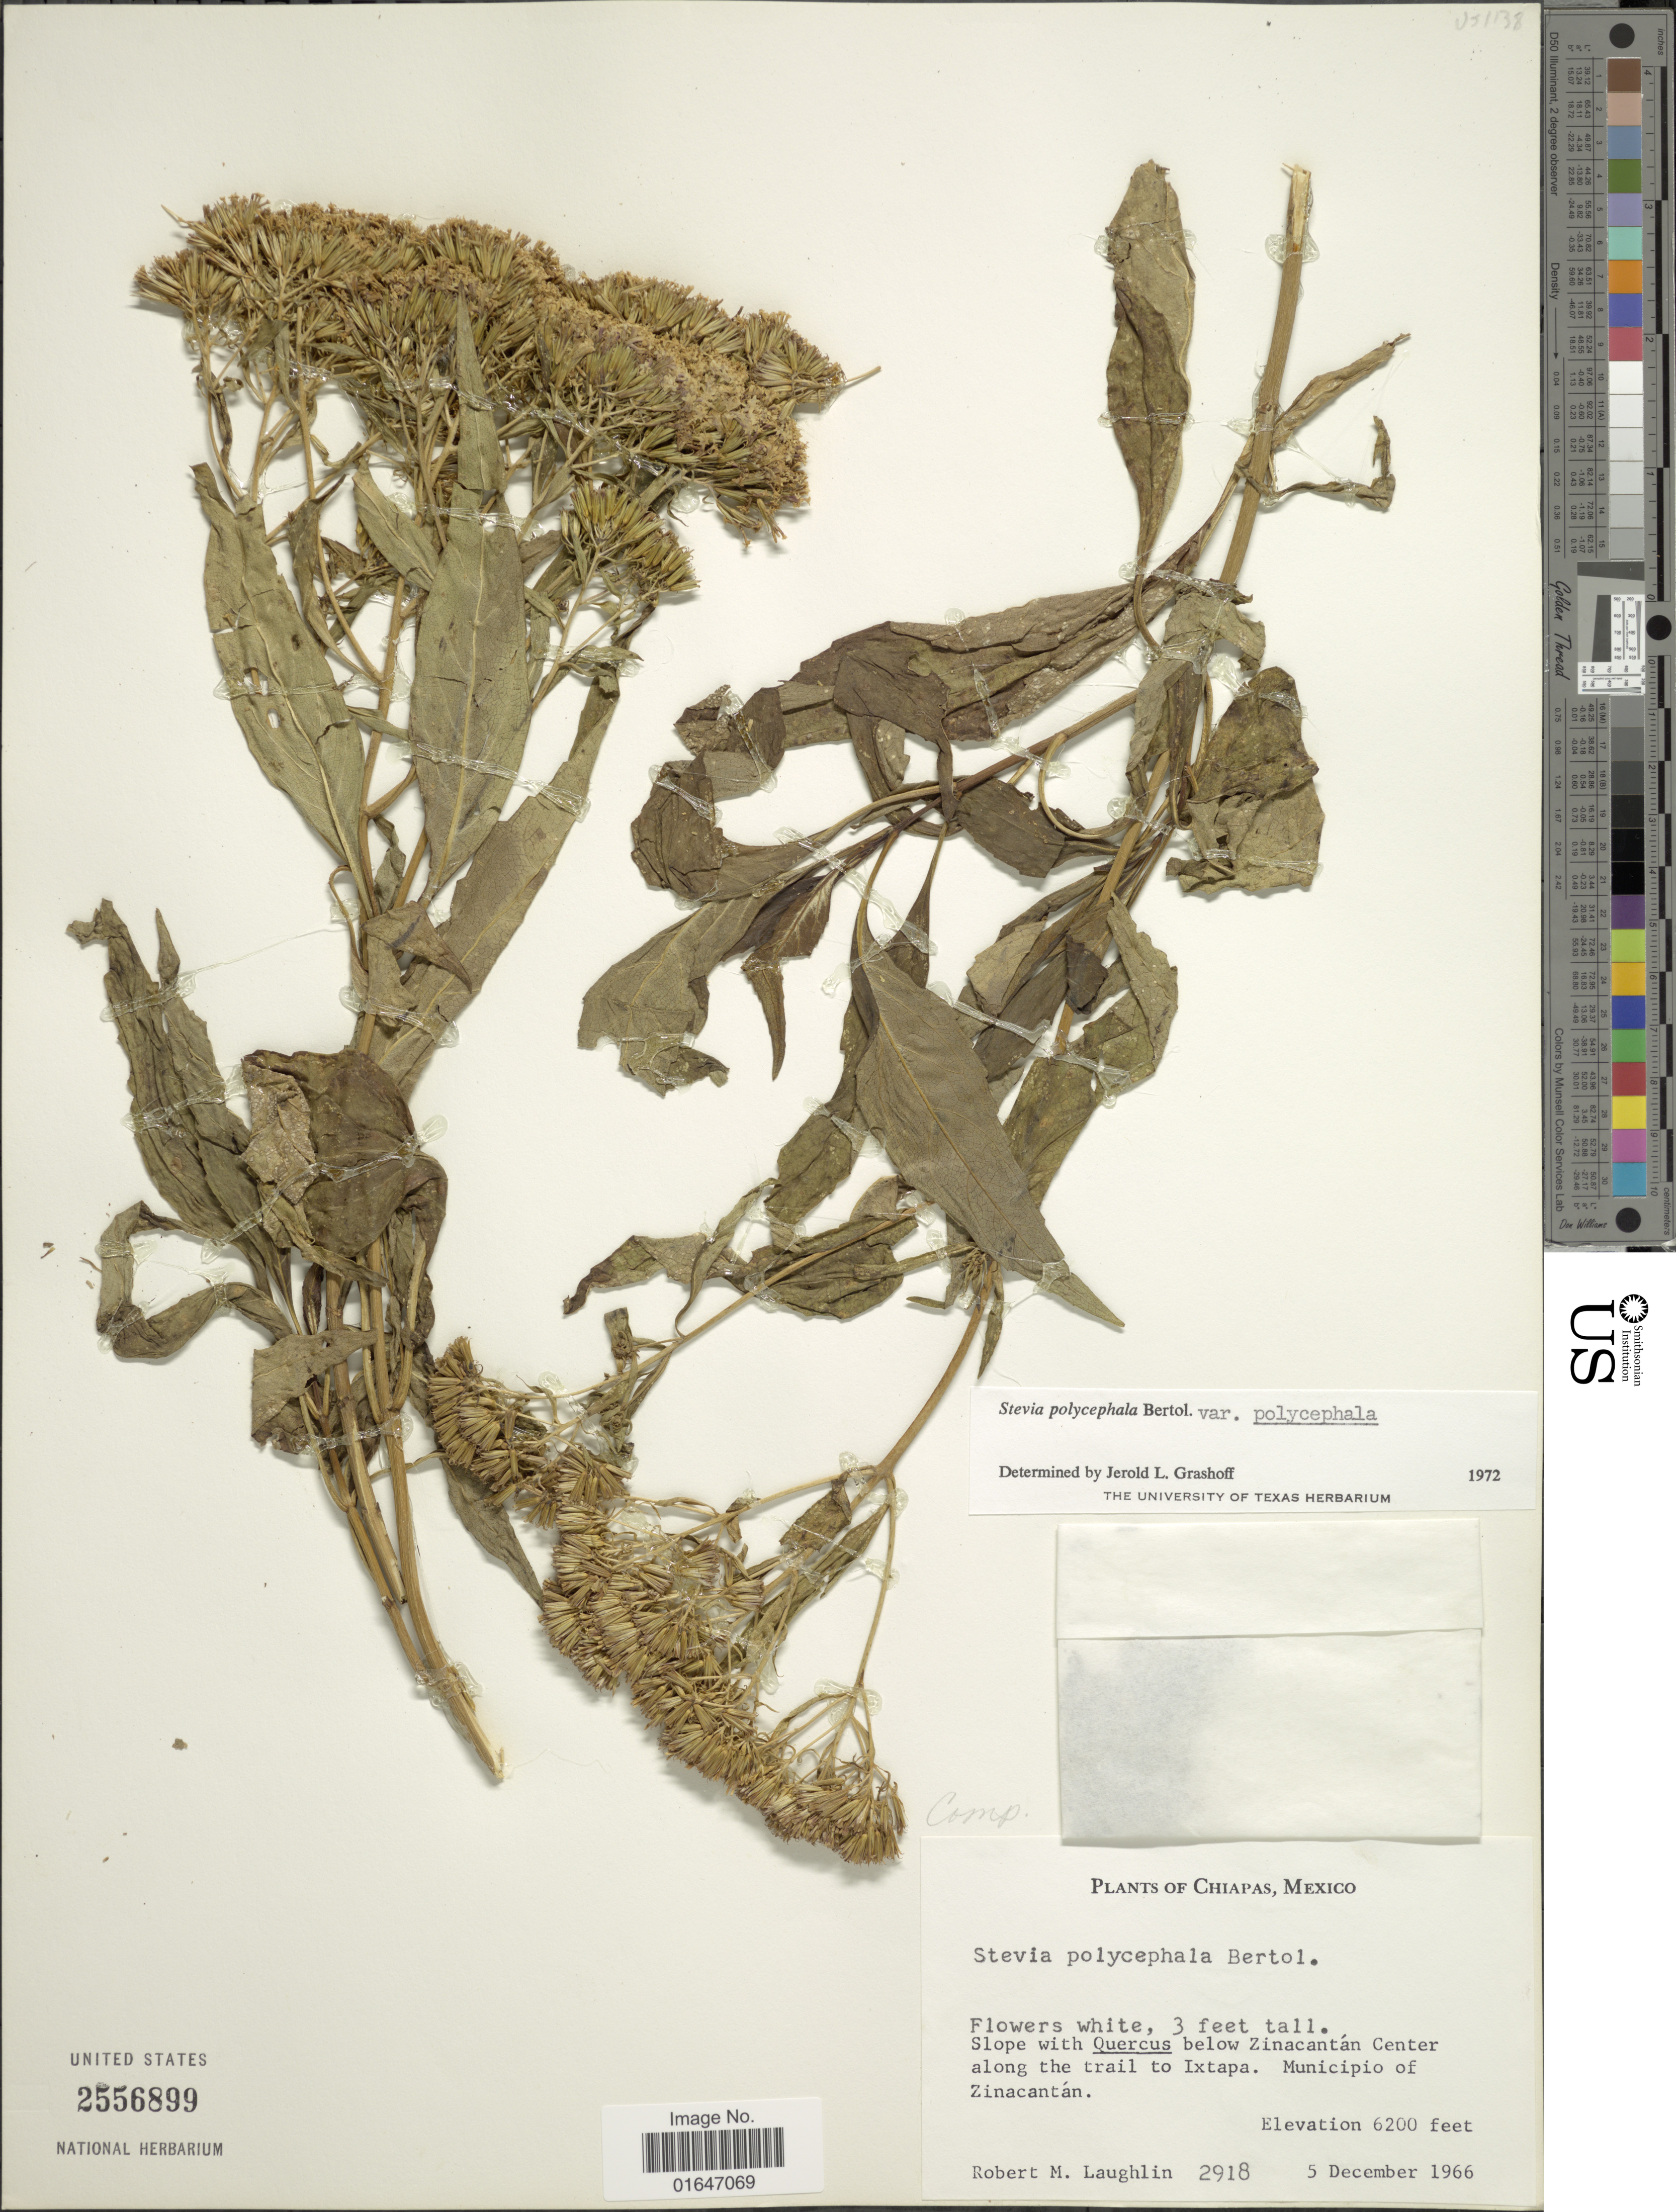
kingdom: Plantae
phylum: Tracheophyta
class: Magnoliopsida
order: Asterales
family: Asteraceae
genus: Stevia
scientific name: Stevia polycephala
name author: Bertoloni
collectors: R. M. Laughlin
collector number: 2918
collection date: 1966-12-05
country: Mexico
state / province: Chiapas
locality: Slope below Zinacantán Center along the trail to Ixtapa, Municipio of Zinacantán.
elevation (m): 1890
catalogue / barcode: US 2556899